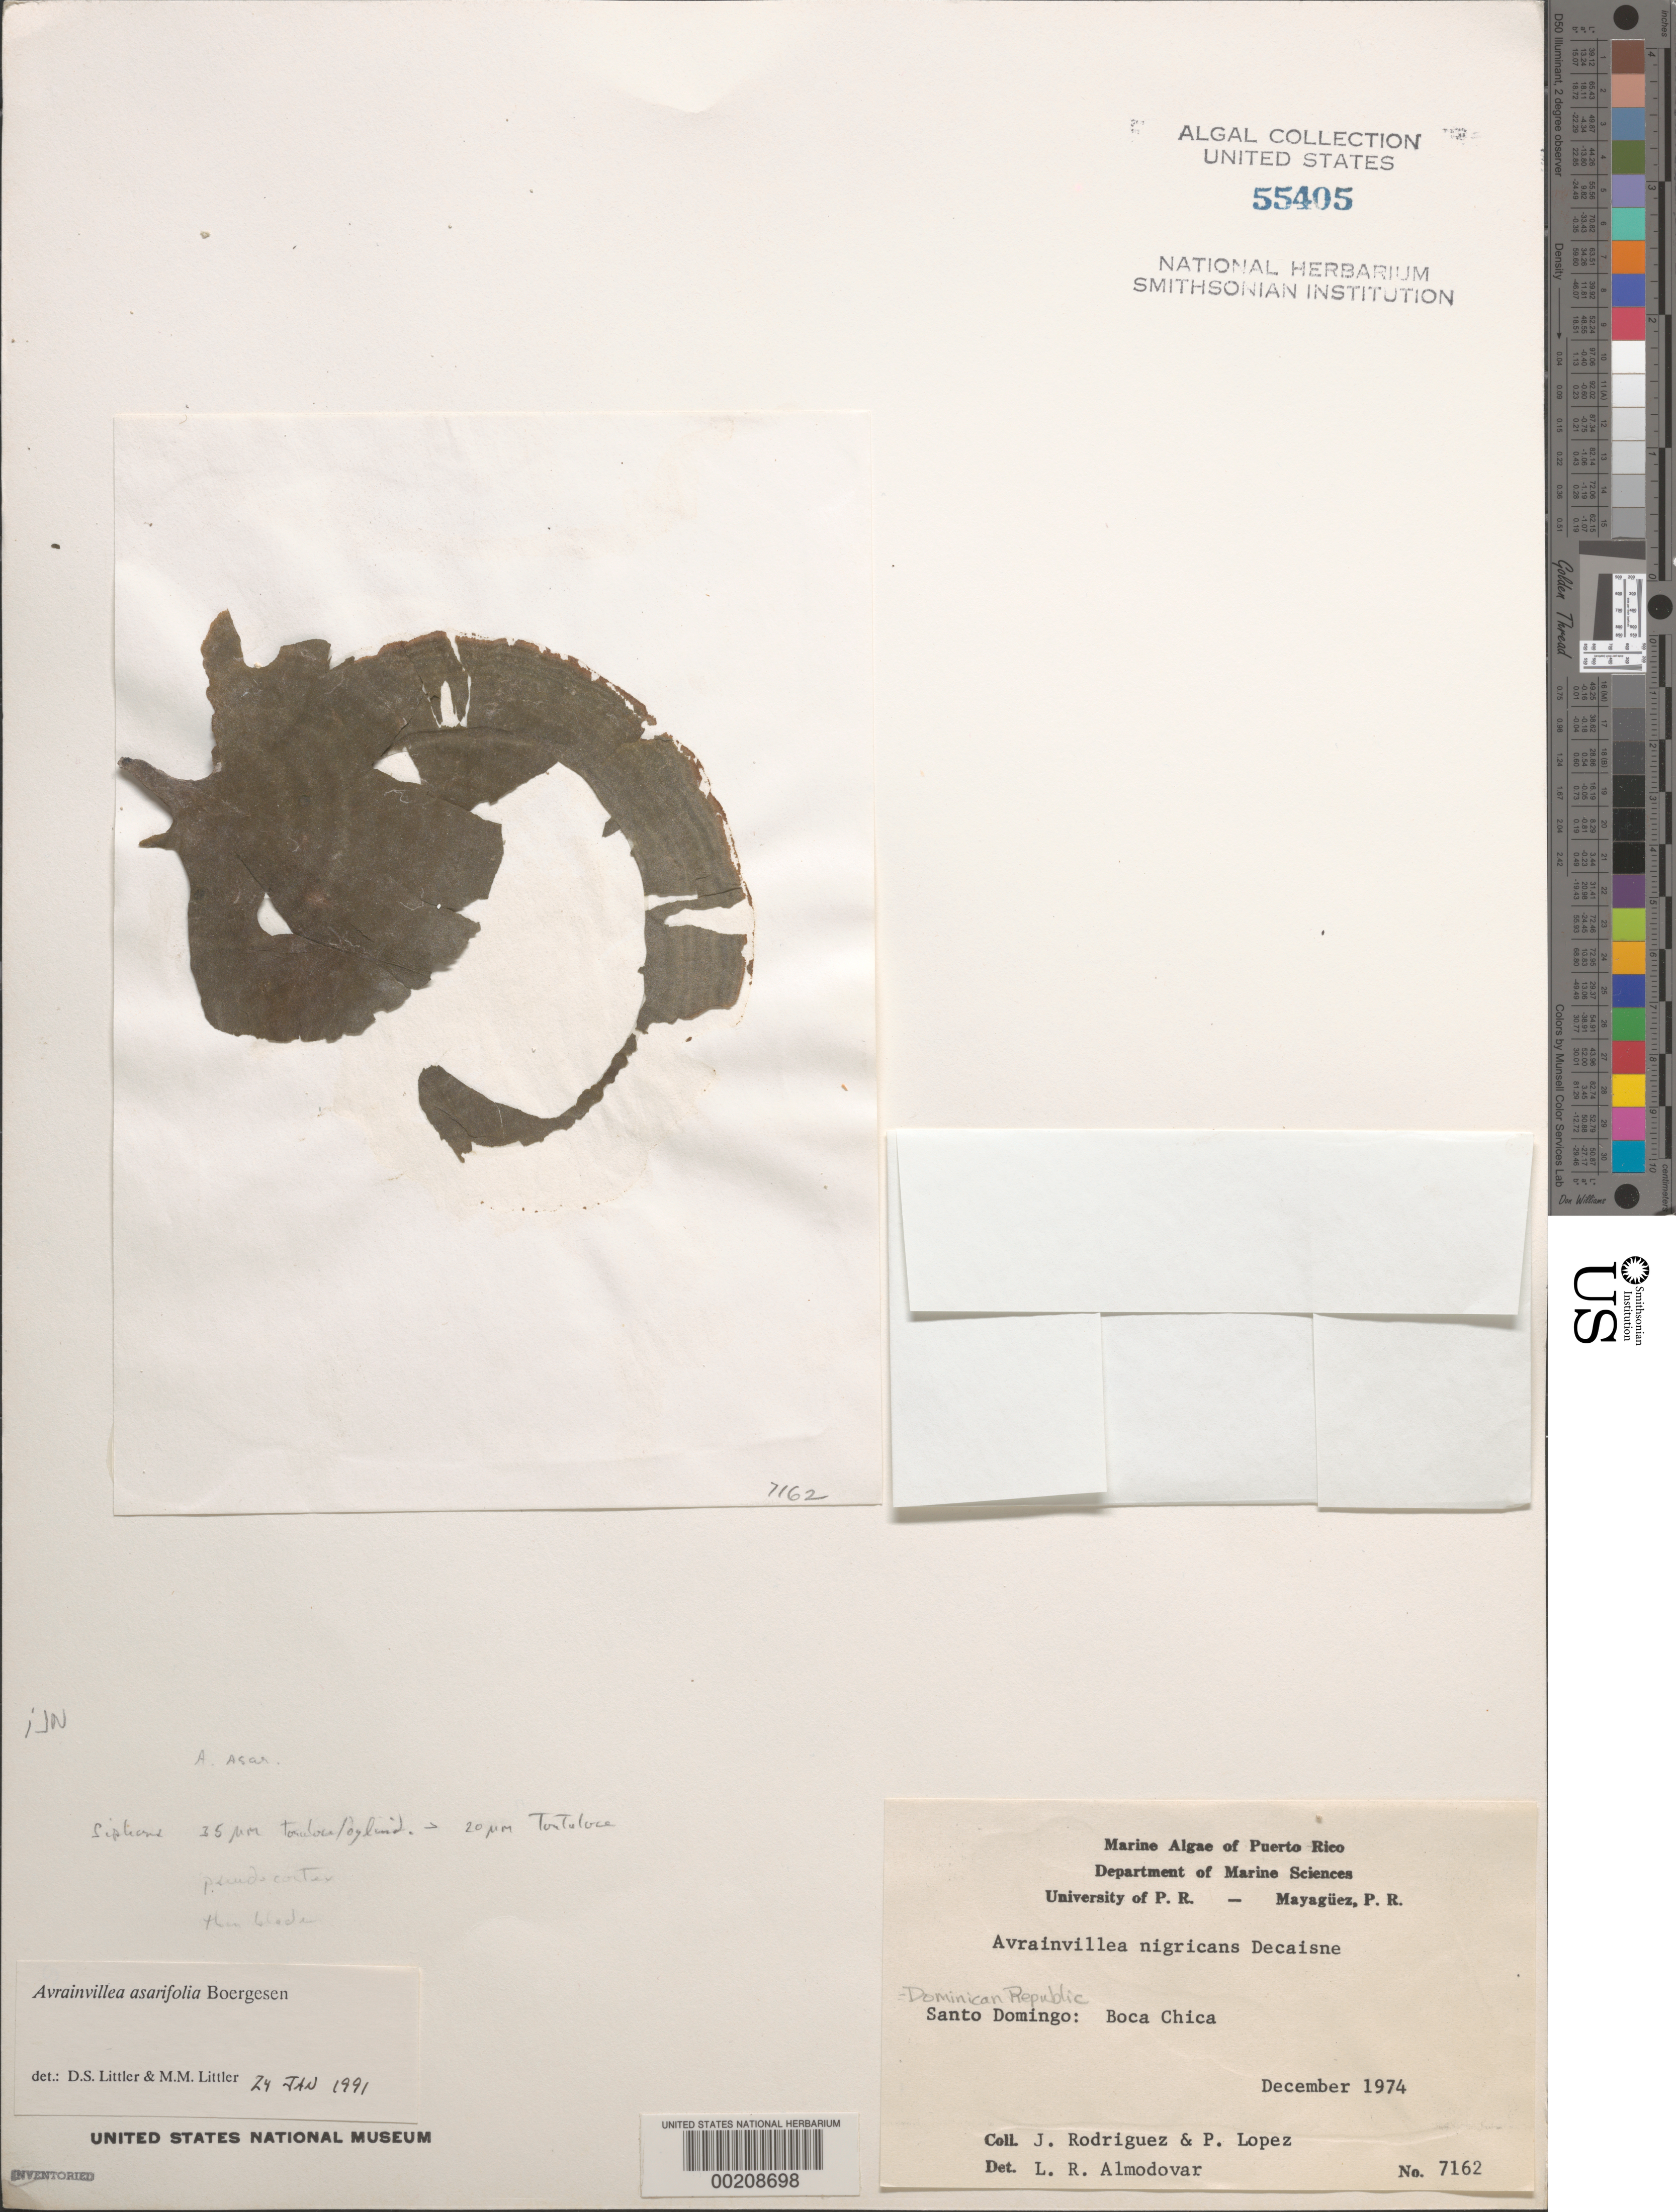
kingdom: Plantae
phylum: Chlorophyta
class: Ulvophyceae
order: Bryopsidales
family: Dichotomosiphonaceae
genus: Avrainvillea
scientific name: Avrainvillea asarifolia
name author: Børgesen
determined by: Littler, D. S.; Littler, M. M.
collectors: J. Rodriguez & P. Lopez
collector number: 7162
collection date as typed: Dec 1974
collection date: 1974-12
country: Dominican Republic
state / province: Distrito Nacional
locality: Boca chica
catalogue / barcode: US 55405